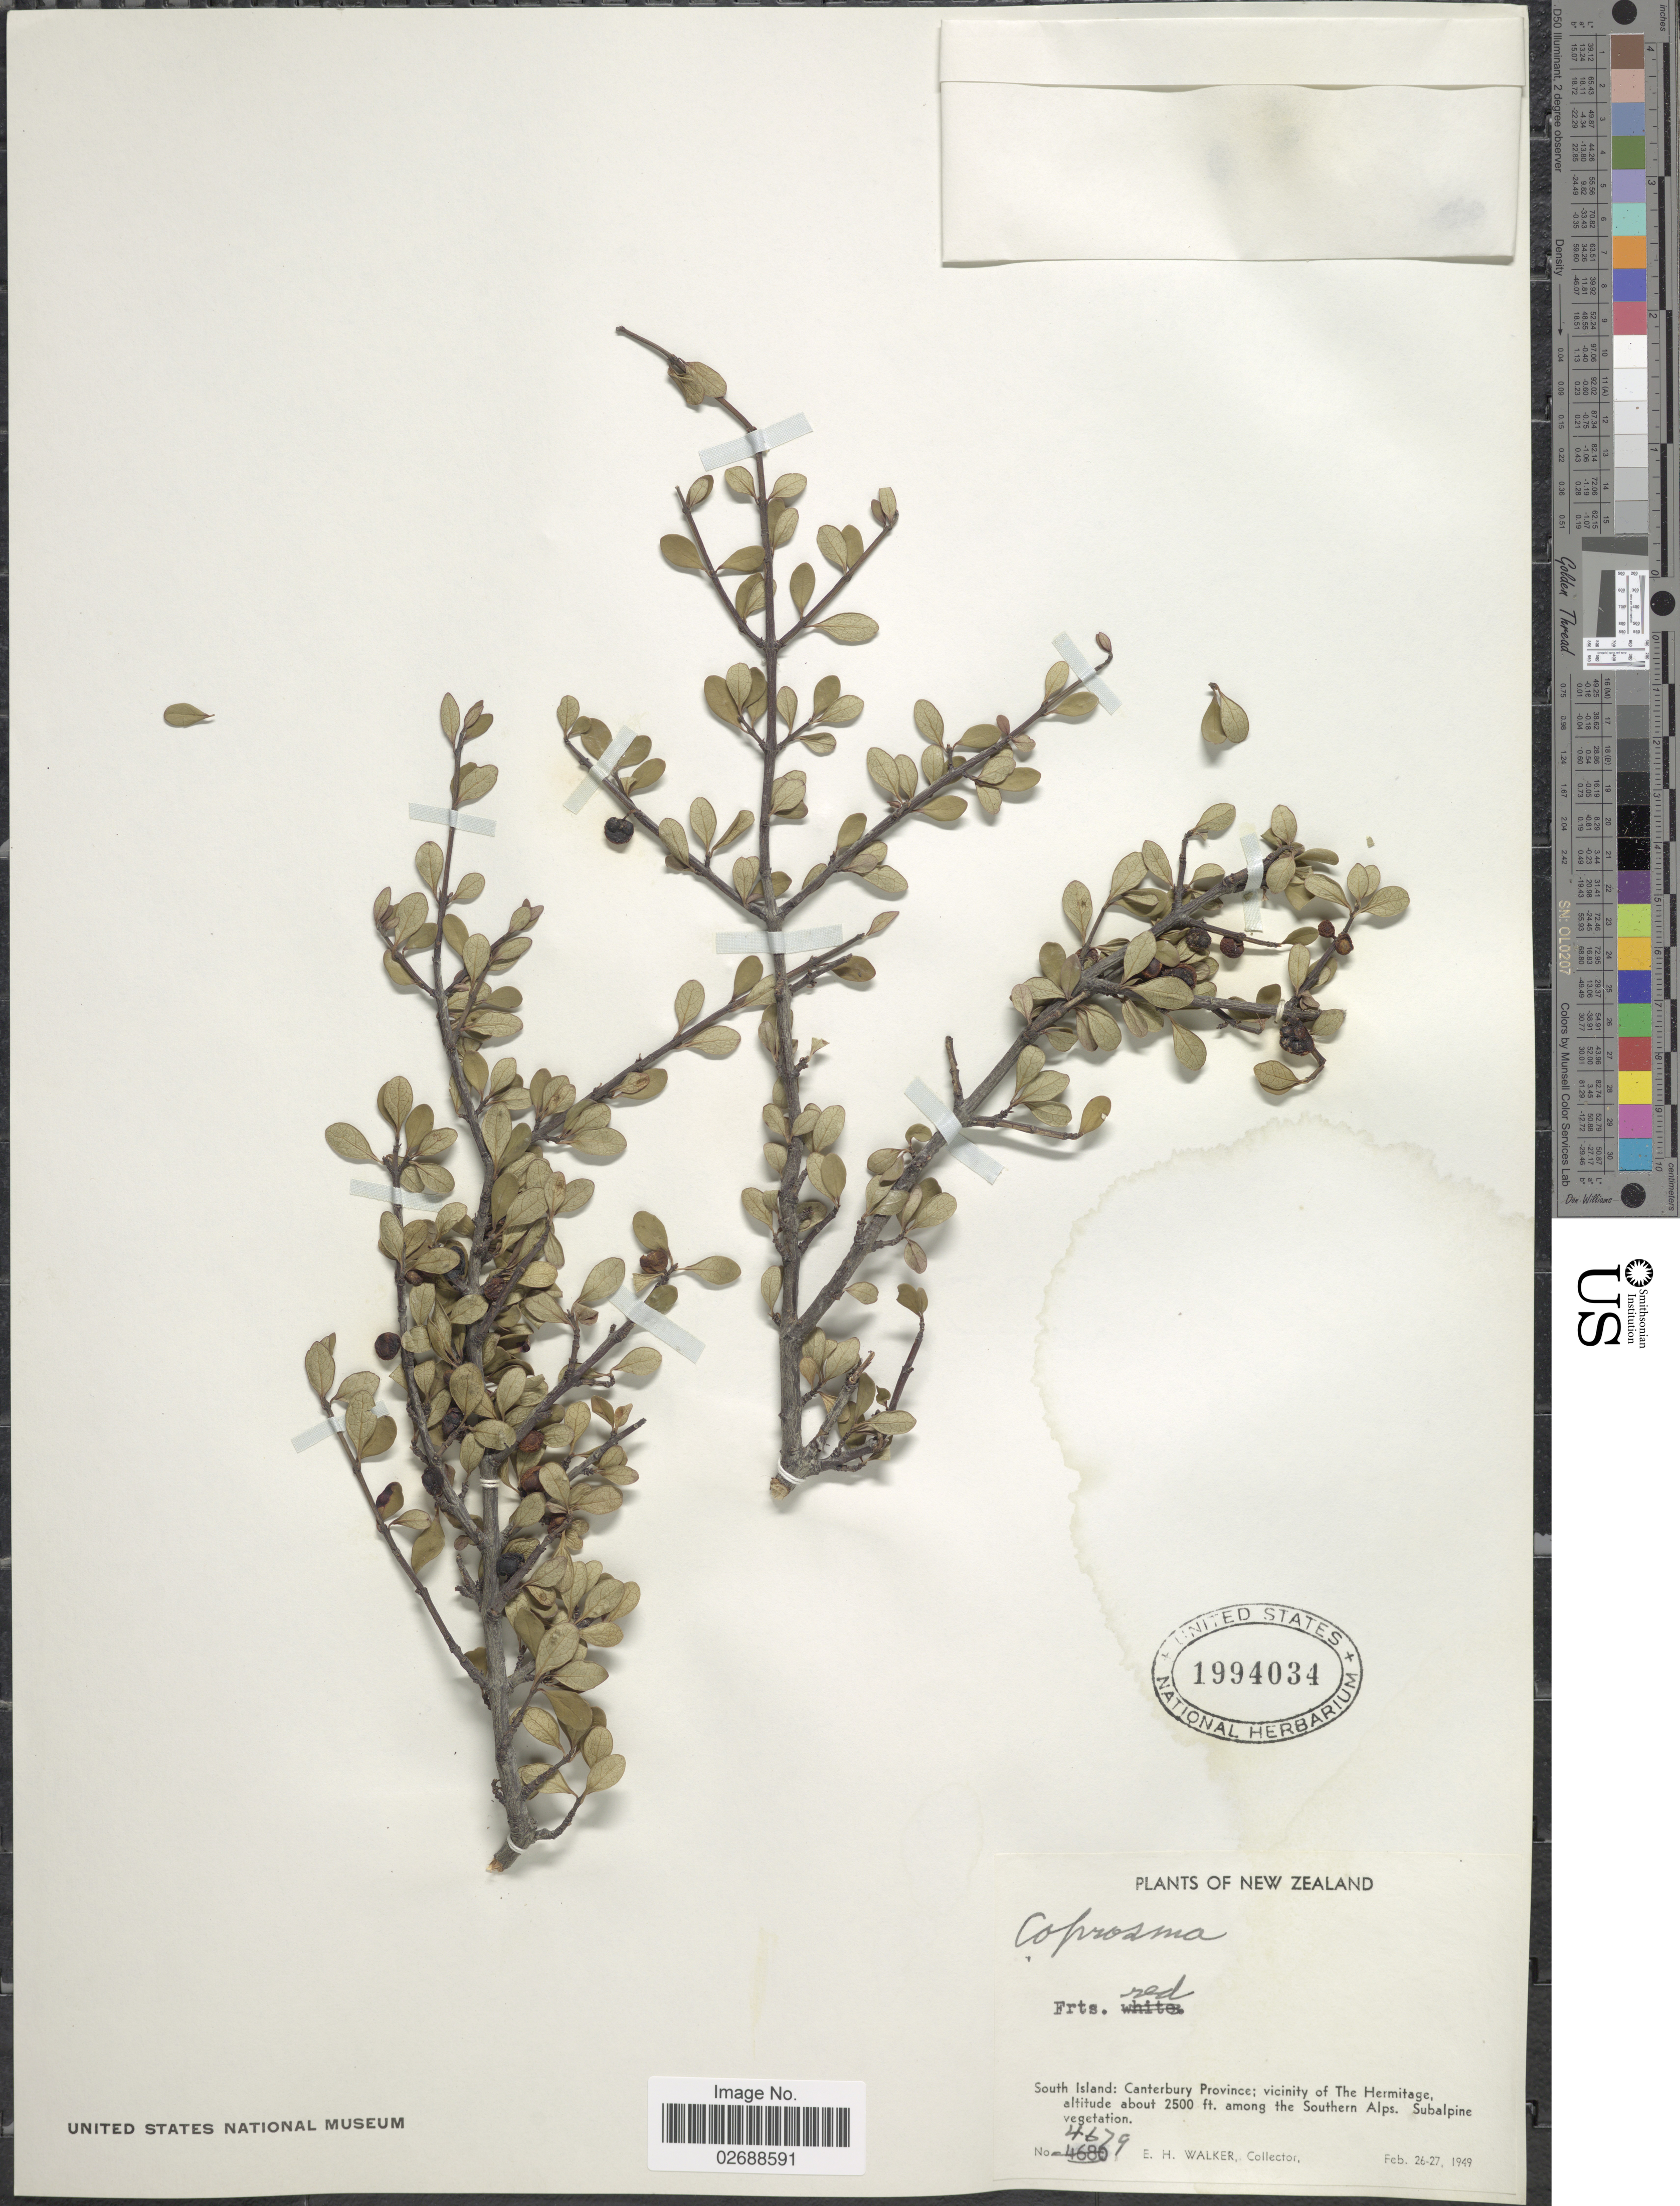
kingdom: Plantae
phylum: Tracheophyta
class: Magnoliopsida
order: Gentianales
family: Rubiaceae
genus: Coprosma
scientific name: Coprosma sp.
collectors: E. H. Walker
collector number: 4679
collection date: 1949-02-26/1949-02-27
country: New Zealand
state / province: Canterbury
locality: South Island: Vicinity of The Hermitage, among the Southern Alps.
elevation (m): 762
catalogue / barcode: US 1994034